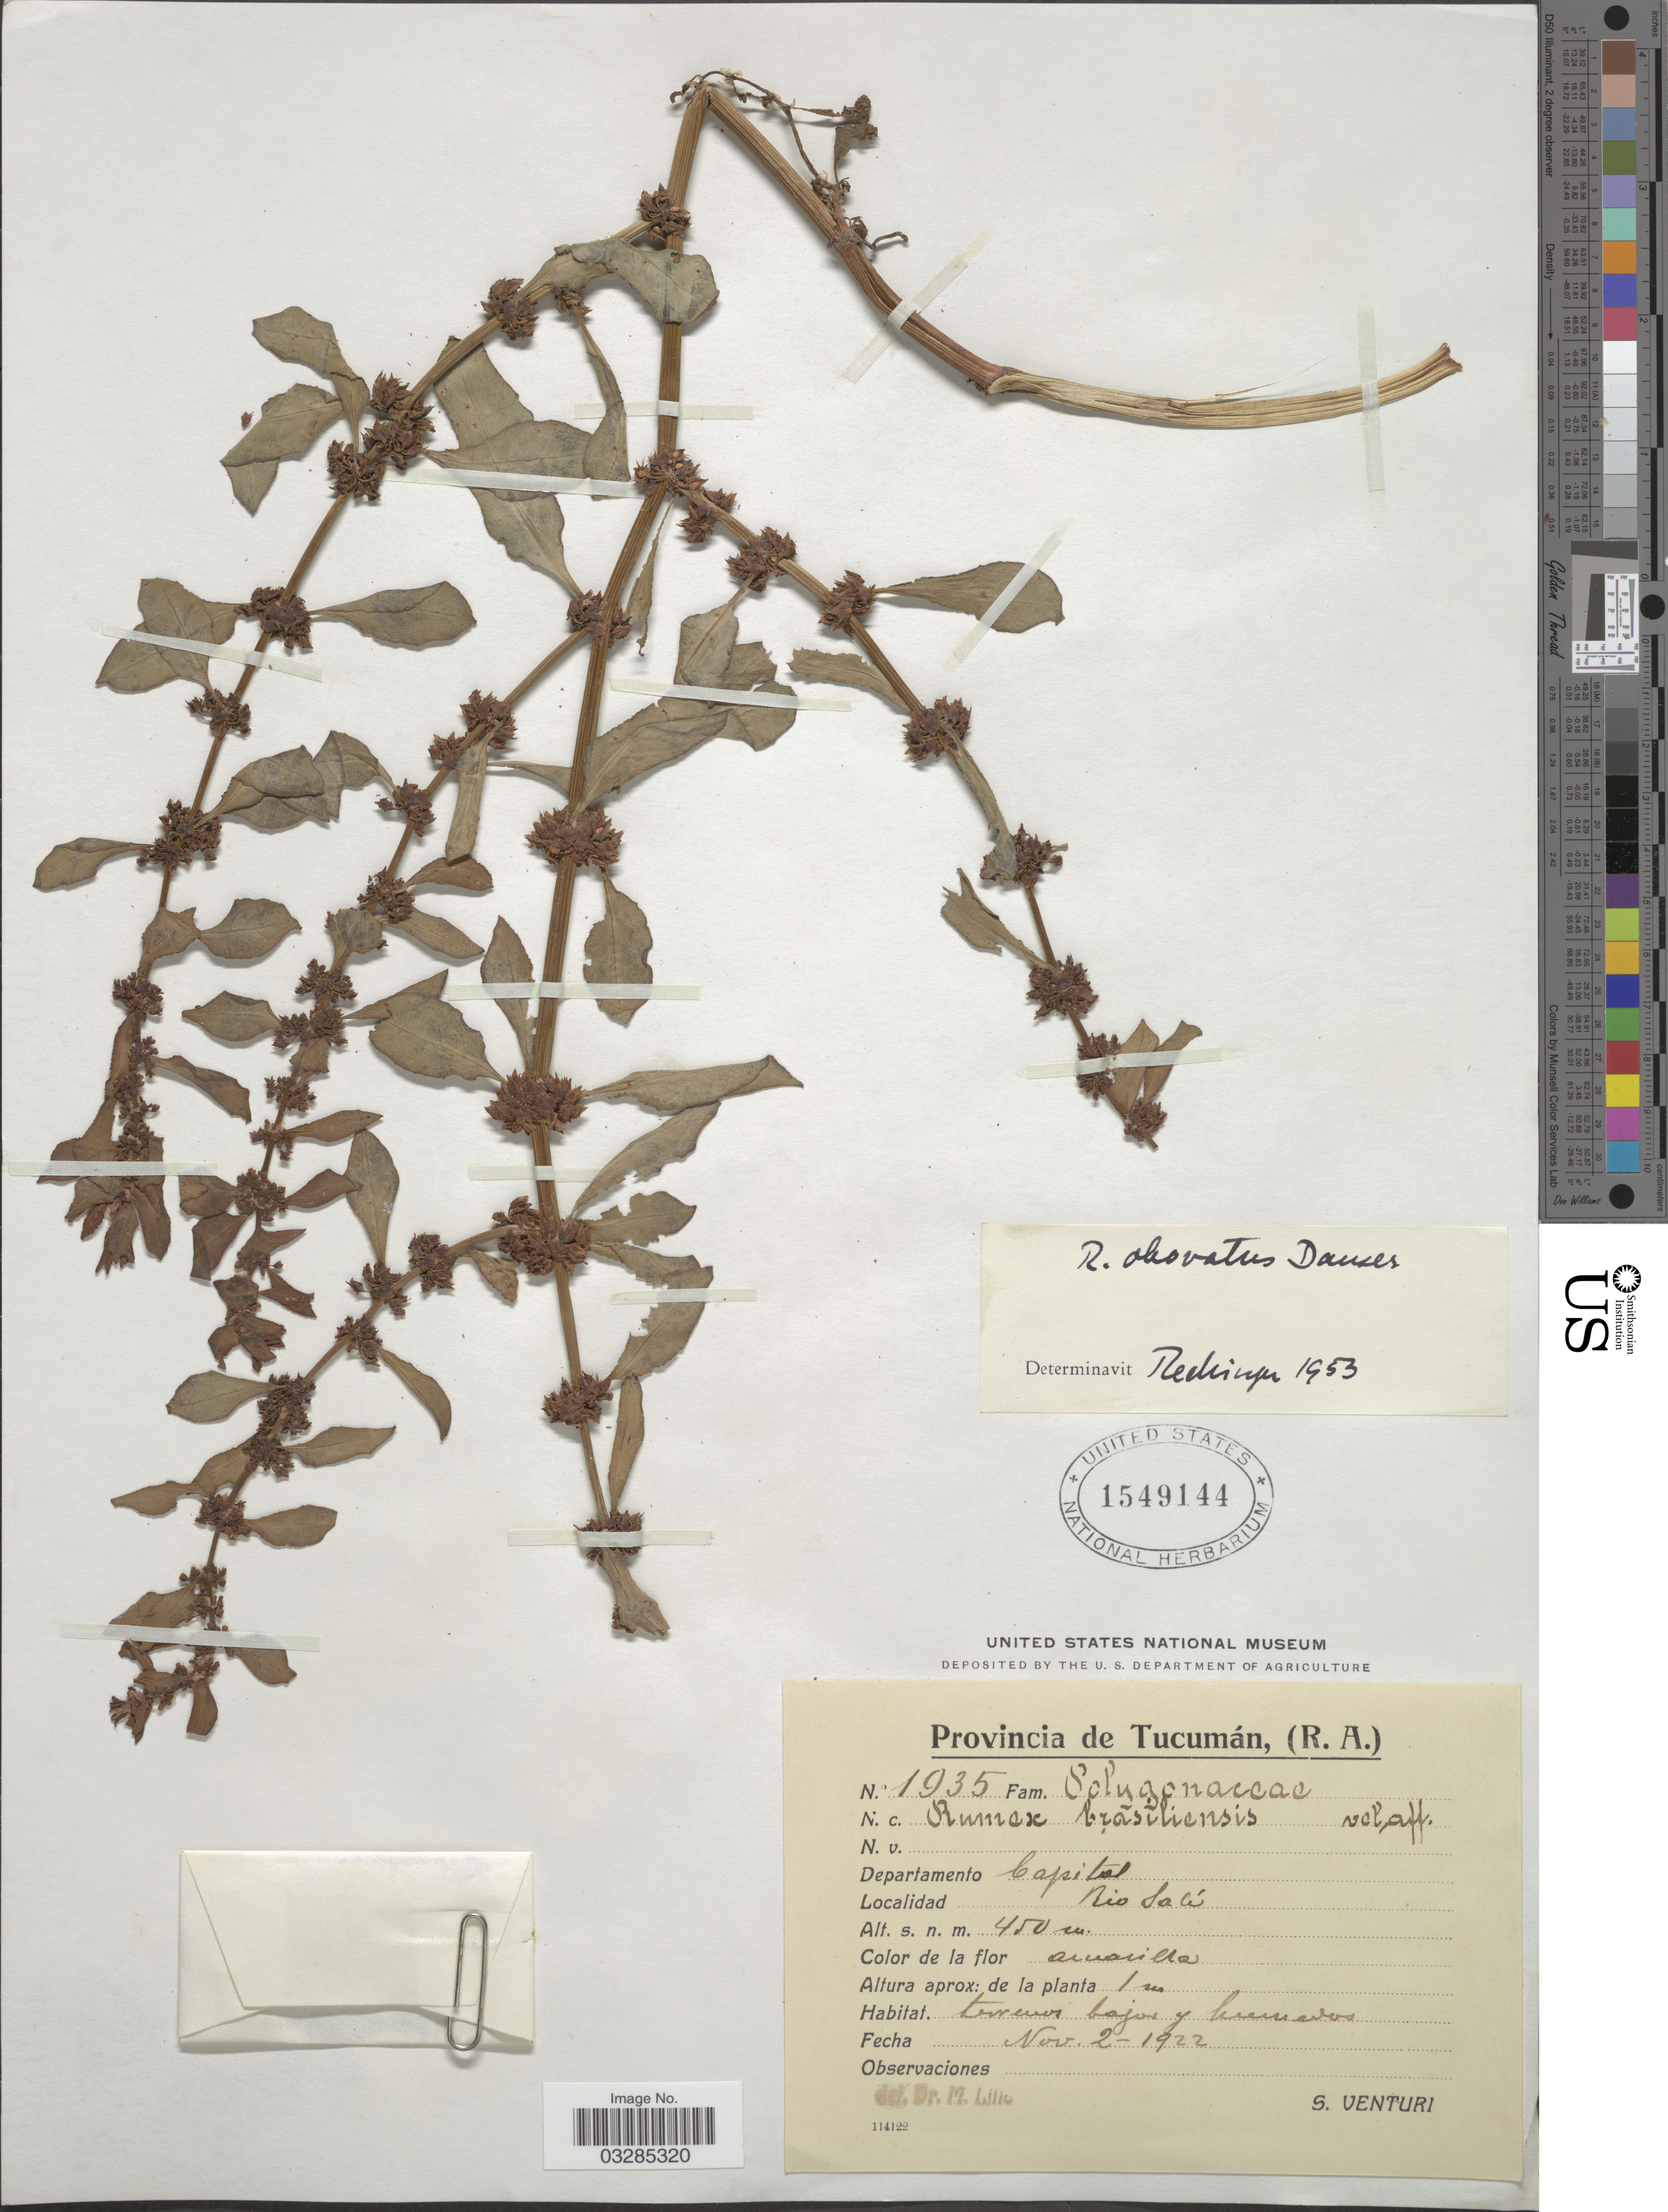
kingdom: Plantae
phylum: Tracheophyta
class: Magnoliopsida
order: Caryophyllales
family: Polygonaceae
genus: Rumex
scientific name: Rumex obovatus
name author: Danser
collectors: S. Venturi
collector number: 1935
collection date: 1922-11-02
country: Argentina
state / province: Tucuman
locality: Departamento Capital. Rio Salí.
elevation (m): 450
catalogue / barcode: US 1549144